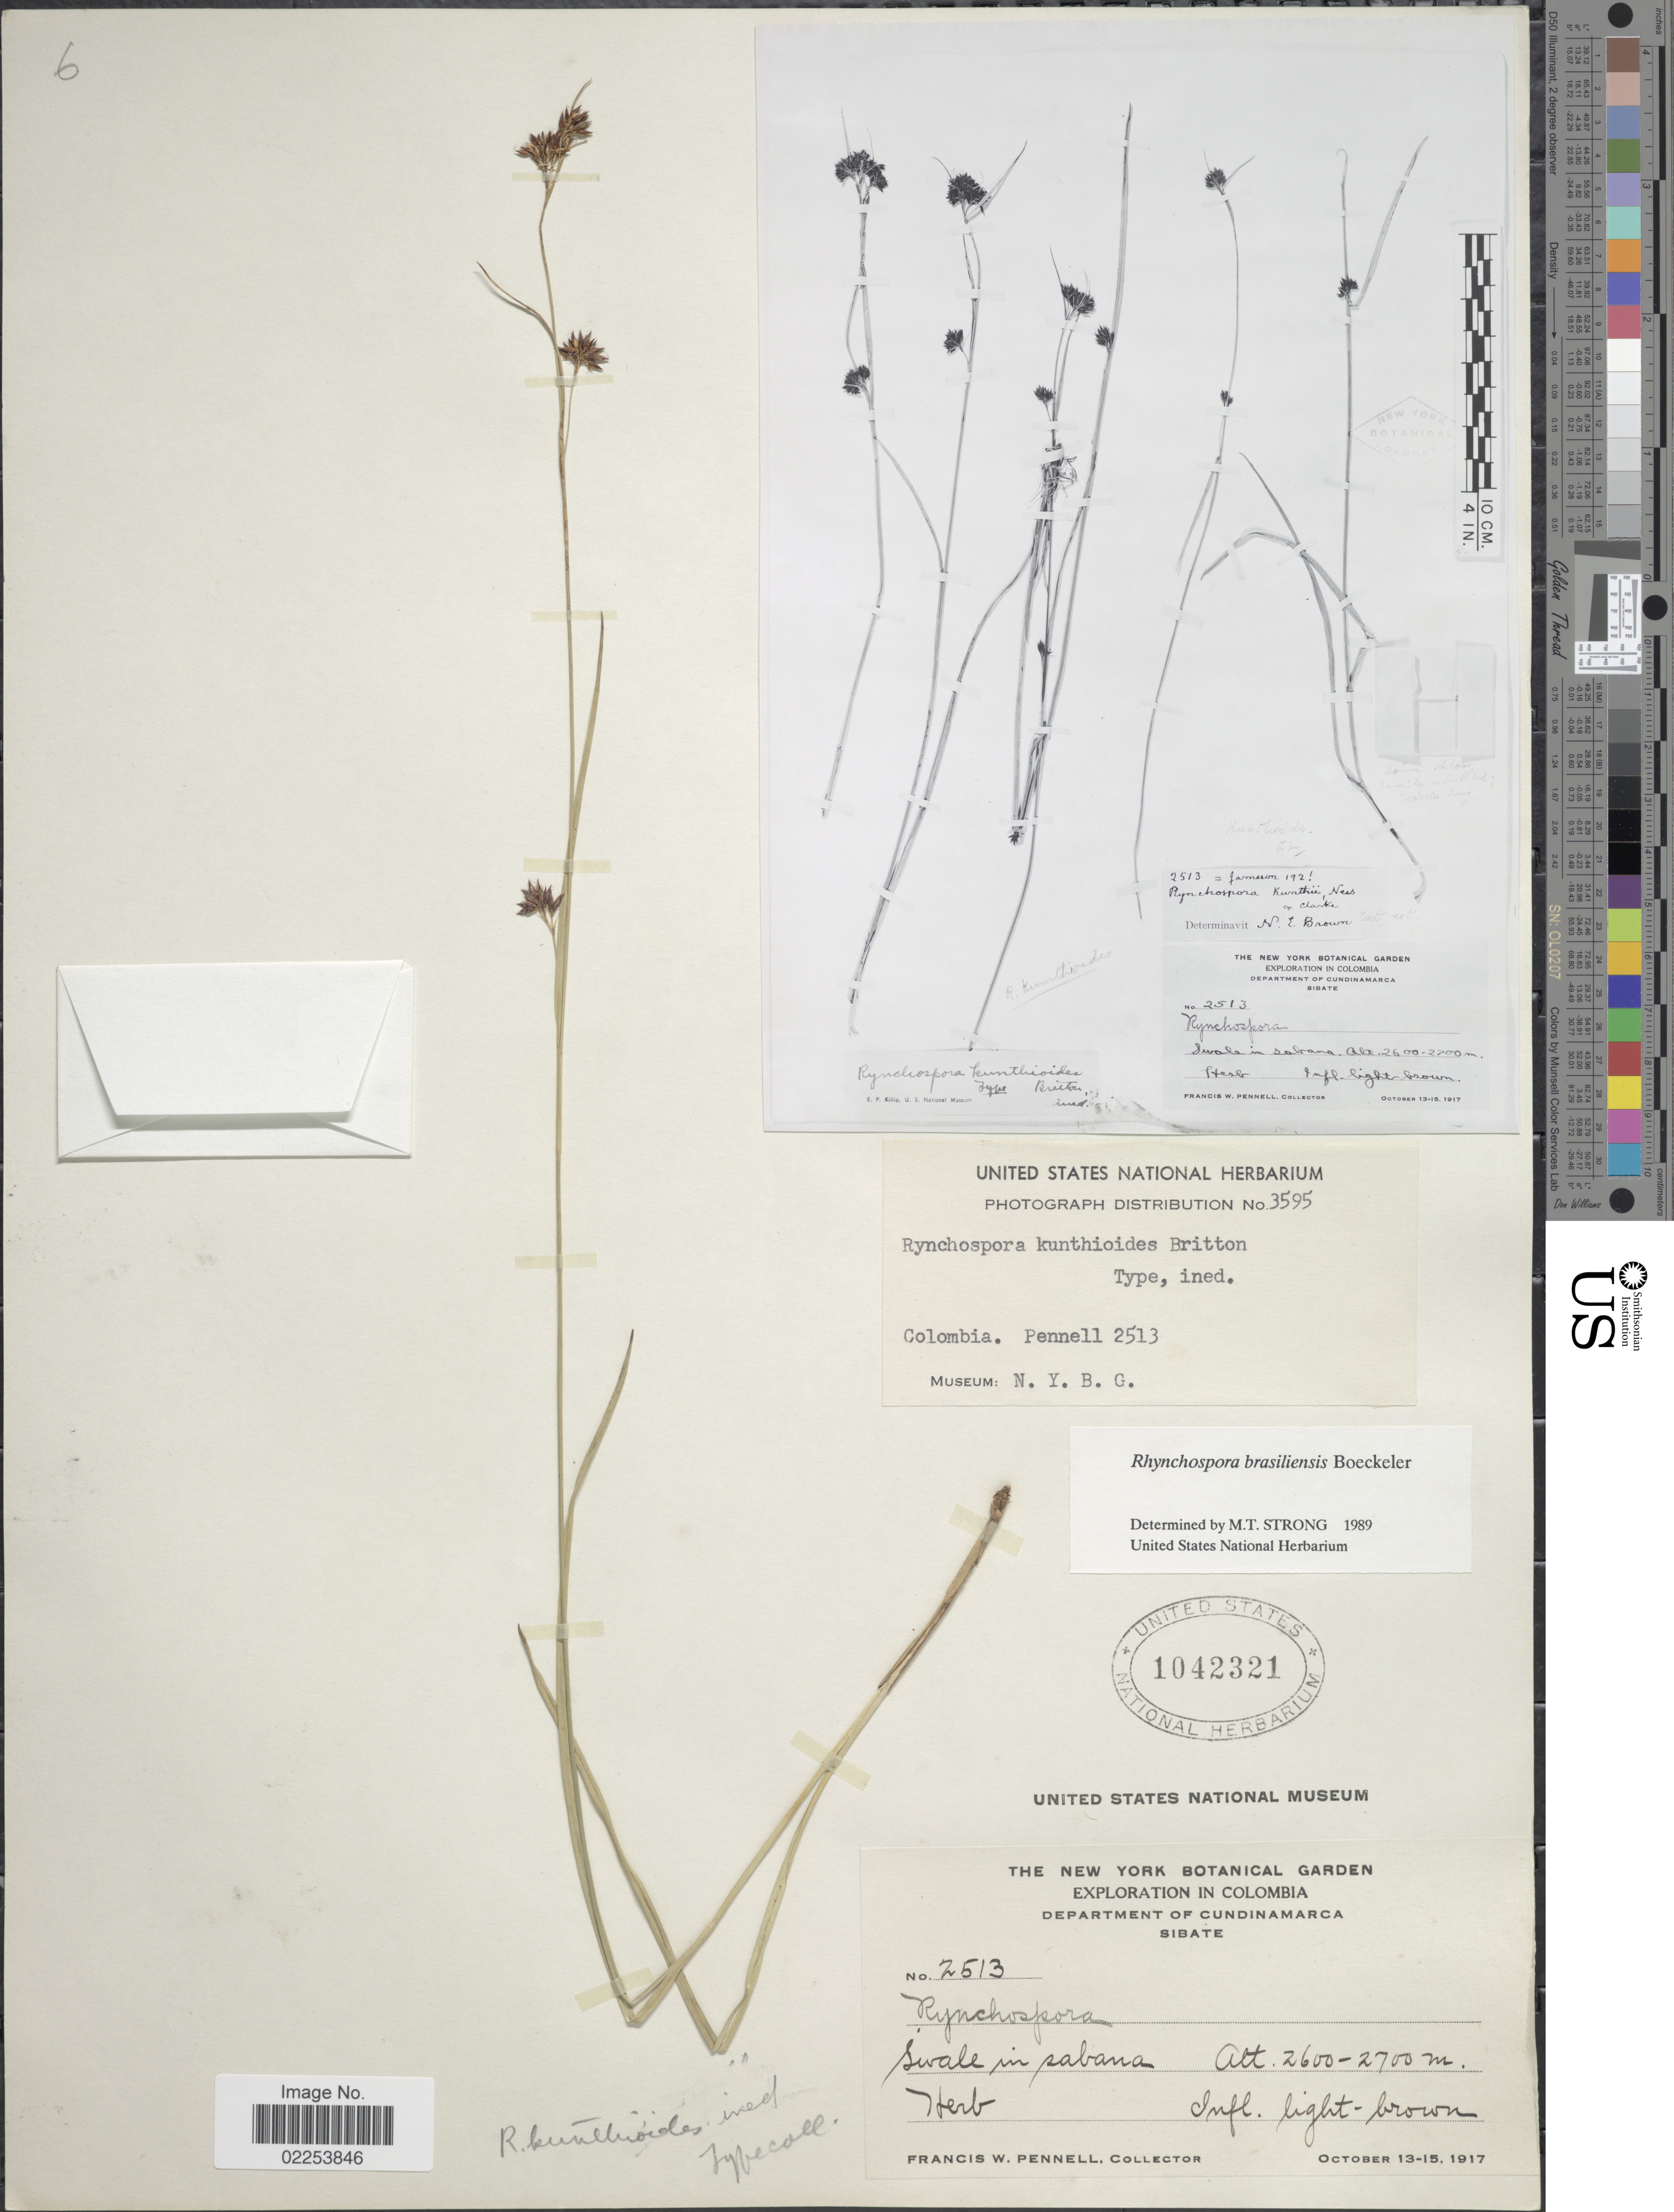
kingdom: Plantae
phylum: Tracheophyta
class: Liliopsida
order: Poales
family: Cyperaceae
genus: Rhynchospora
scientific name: Rhynchospora brasiliensis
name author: Boeckeler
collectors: F. W. Pennell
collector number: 2513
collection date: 1917-10-13/1917-10-15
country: Colombia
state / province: Cundinamarca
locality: Sibate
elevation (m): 2600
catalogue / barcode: US 1042321